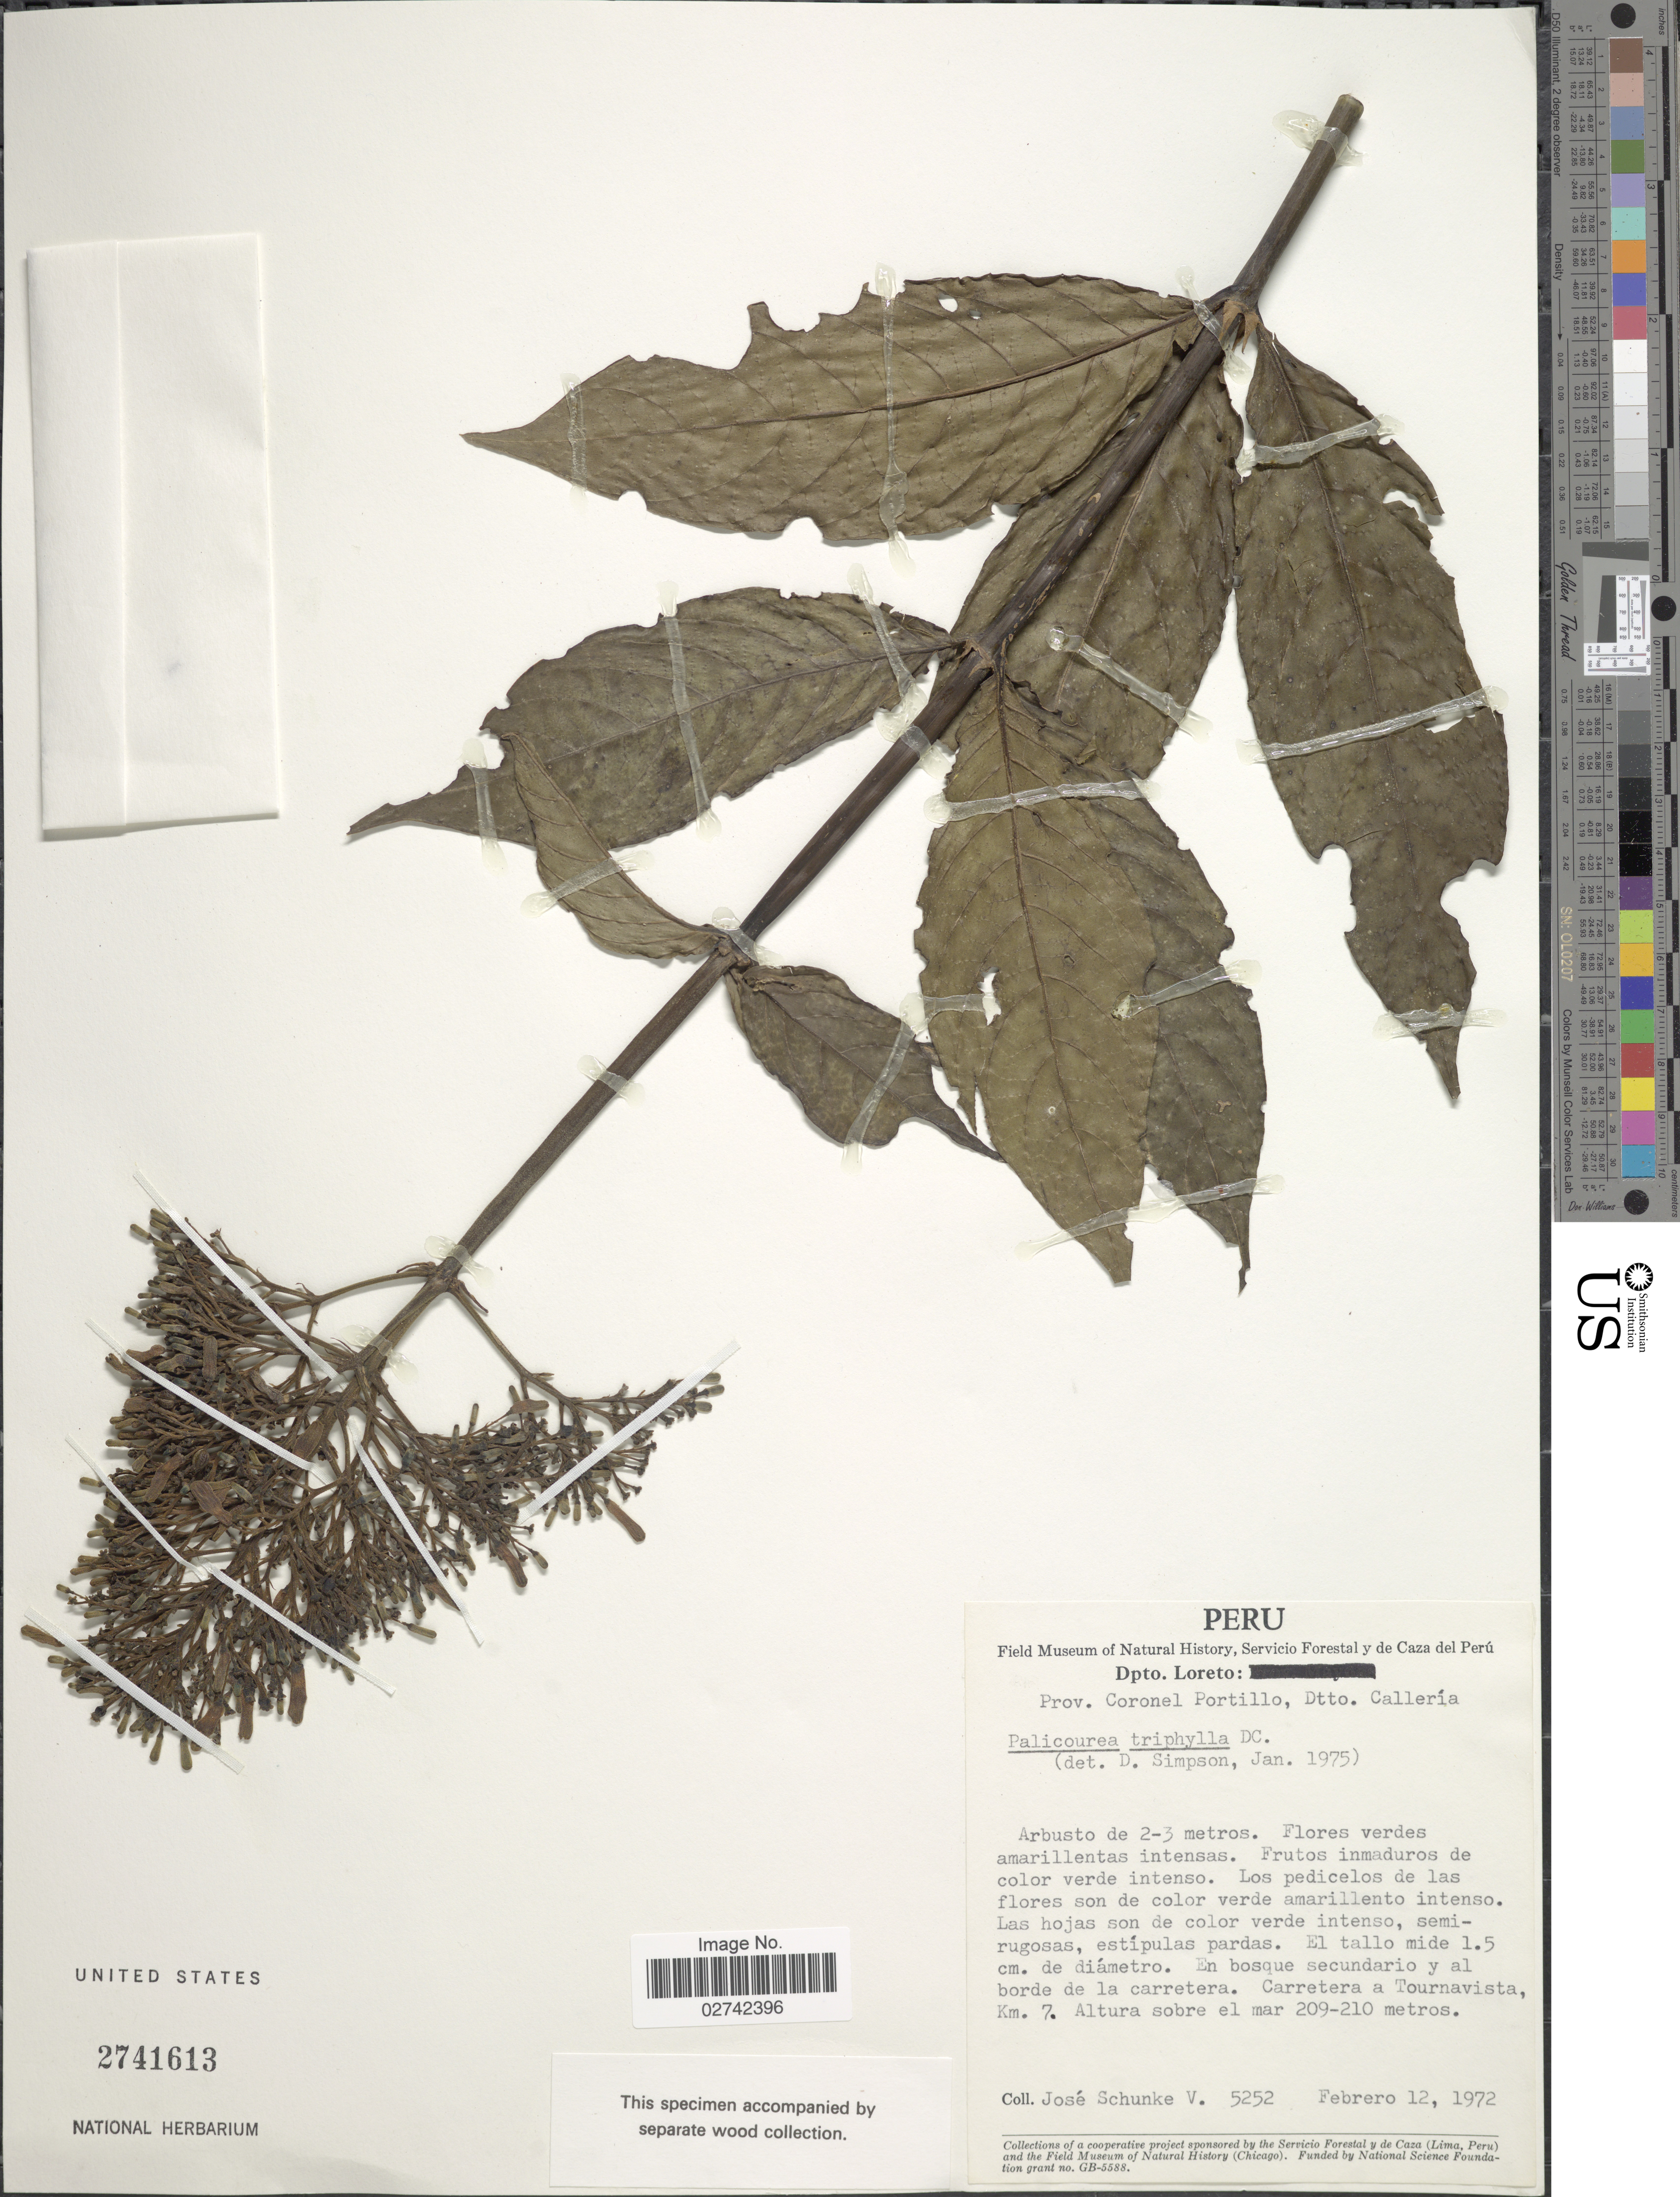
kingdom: Plantae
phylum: Tracheophyta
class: Magnoliopsida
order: Gentianales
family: Rubiaceae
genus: Palicourea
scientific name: Palicourea triphylla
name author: DC.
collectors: J. Schunke Vigo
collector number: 5252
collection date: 1972-02-12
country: Peru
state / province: Loreto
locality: Prov. Coronel Portillo, Dtto. Calleria, en bosque secundario y al borde de la carretera, Carretera a Tournavista, Km. 7.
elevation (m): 209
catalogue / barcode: US 2741613